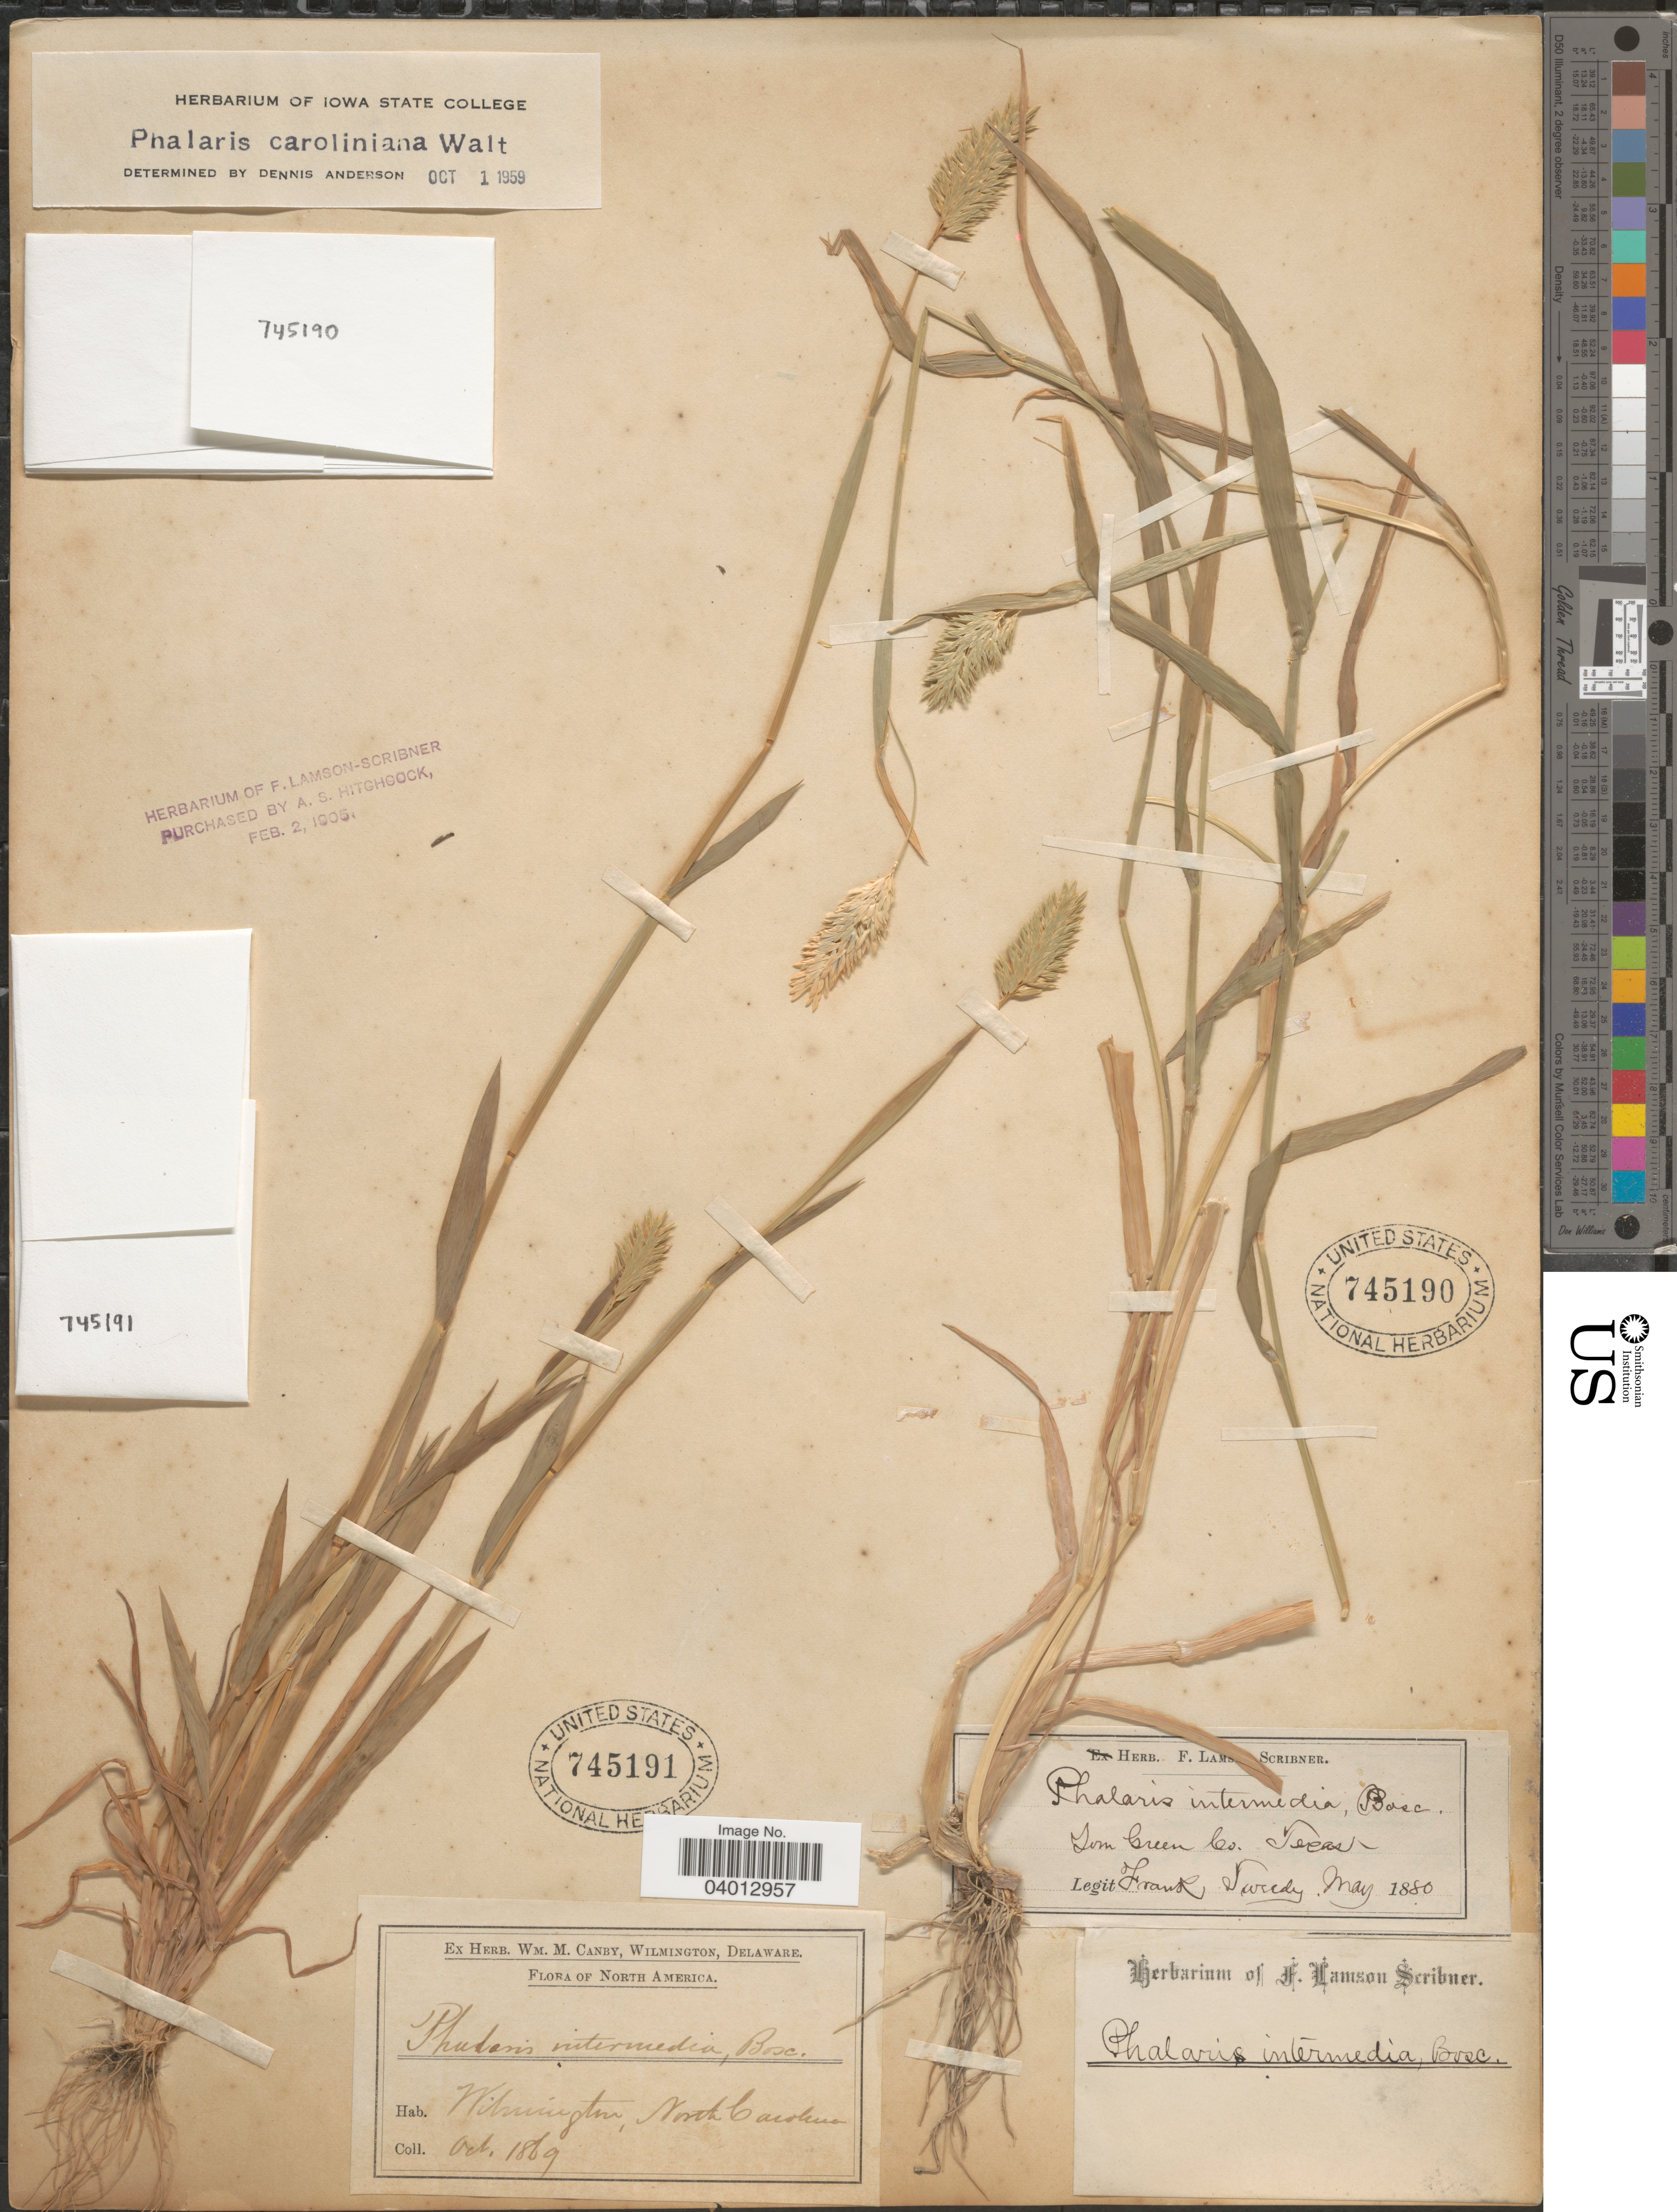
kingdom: Plantae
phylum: Tracheophyta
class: Liliopsida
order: Poales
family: Poaceae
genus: Phalaris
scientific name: Phalaris caroliniana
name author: Walter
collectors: ex herb. W.M. Canby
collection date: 1869-10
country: United States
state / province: North Carolina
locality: Wilmington.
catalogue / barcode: US 745191